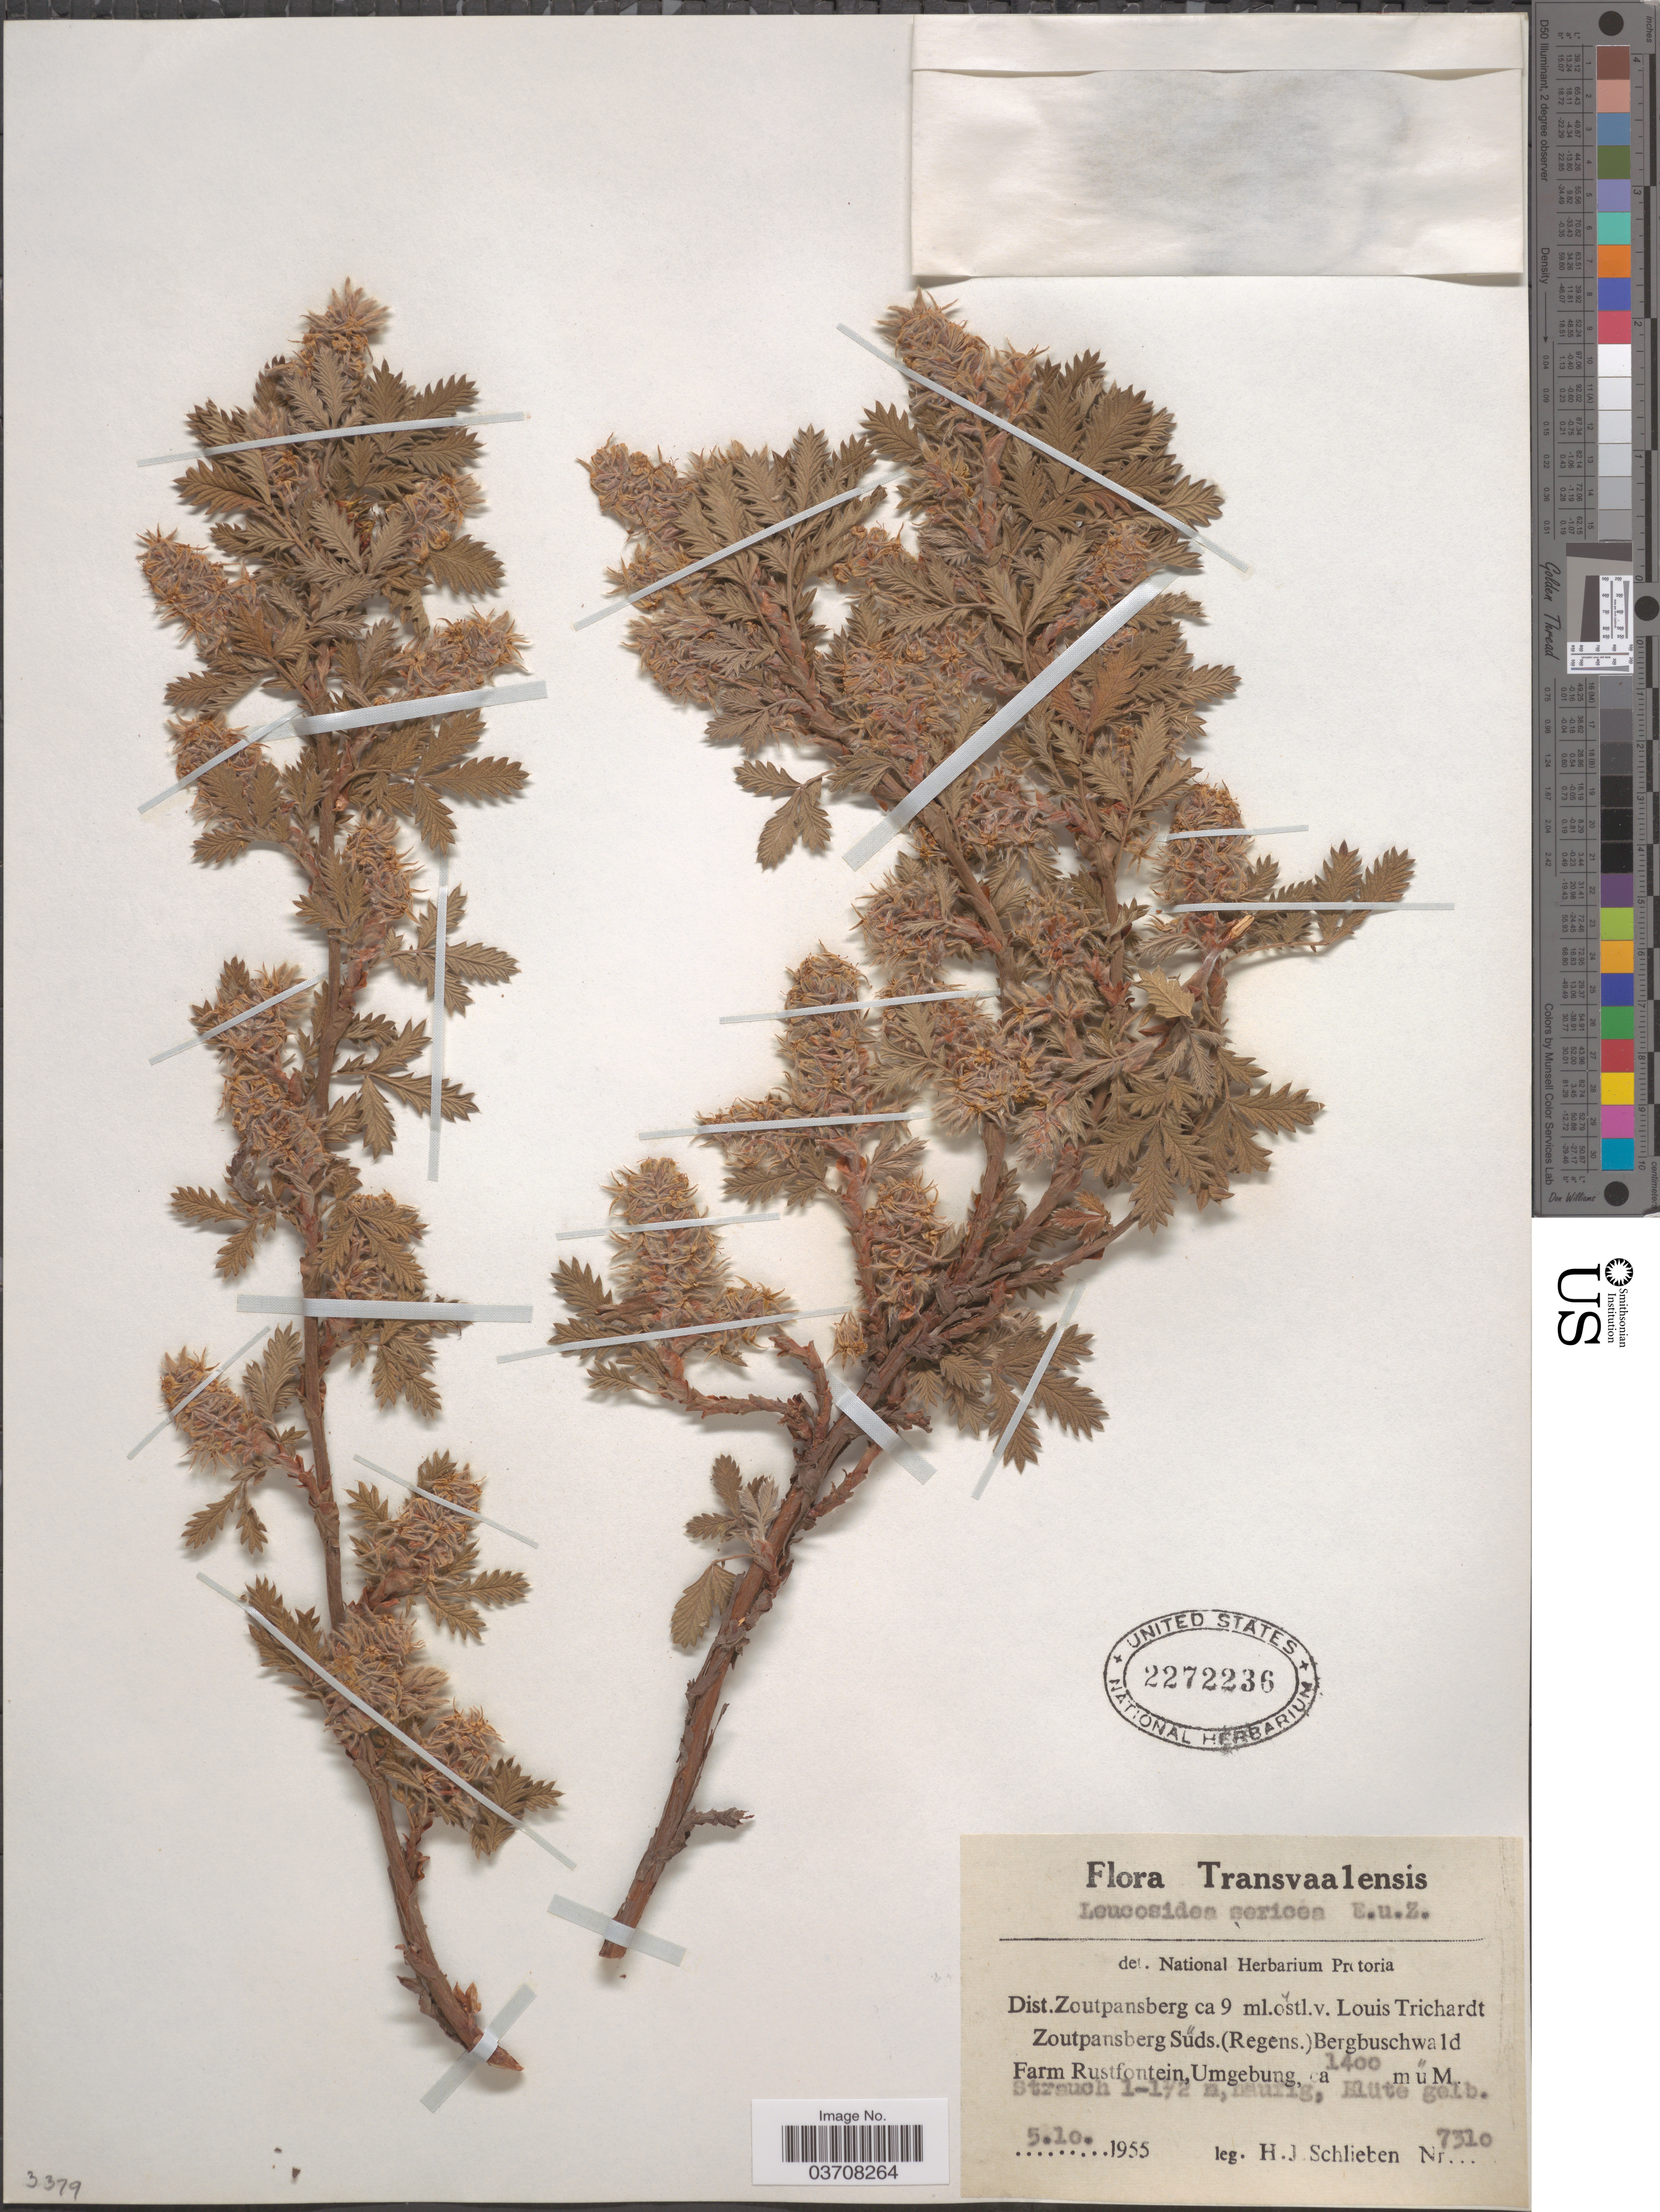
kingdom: Plantae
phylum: Tracheophyta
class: Magnoliopsida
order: Rosales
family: Rosaceae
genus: Leucosidea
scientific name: Leucosidea sericea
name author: Eckl. & Zeyh.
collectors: H. J. Schlieben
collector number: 7310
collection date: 1955-10-05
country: South Africa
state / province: Limpopo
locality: Transvaalensis. Dist. Zoutpansberg ca 9 ml.ostl.v Louis Trichardt Zoutpansberg Suds. (Regens.)Bergbuschwald Farm Rustfontein, Umgebung.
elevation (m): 1400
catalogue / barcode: US 2272236